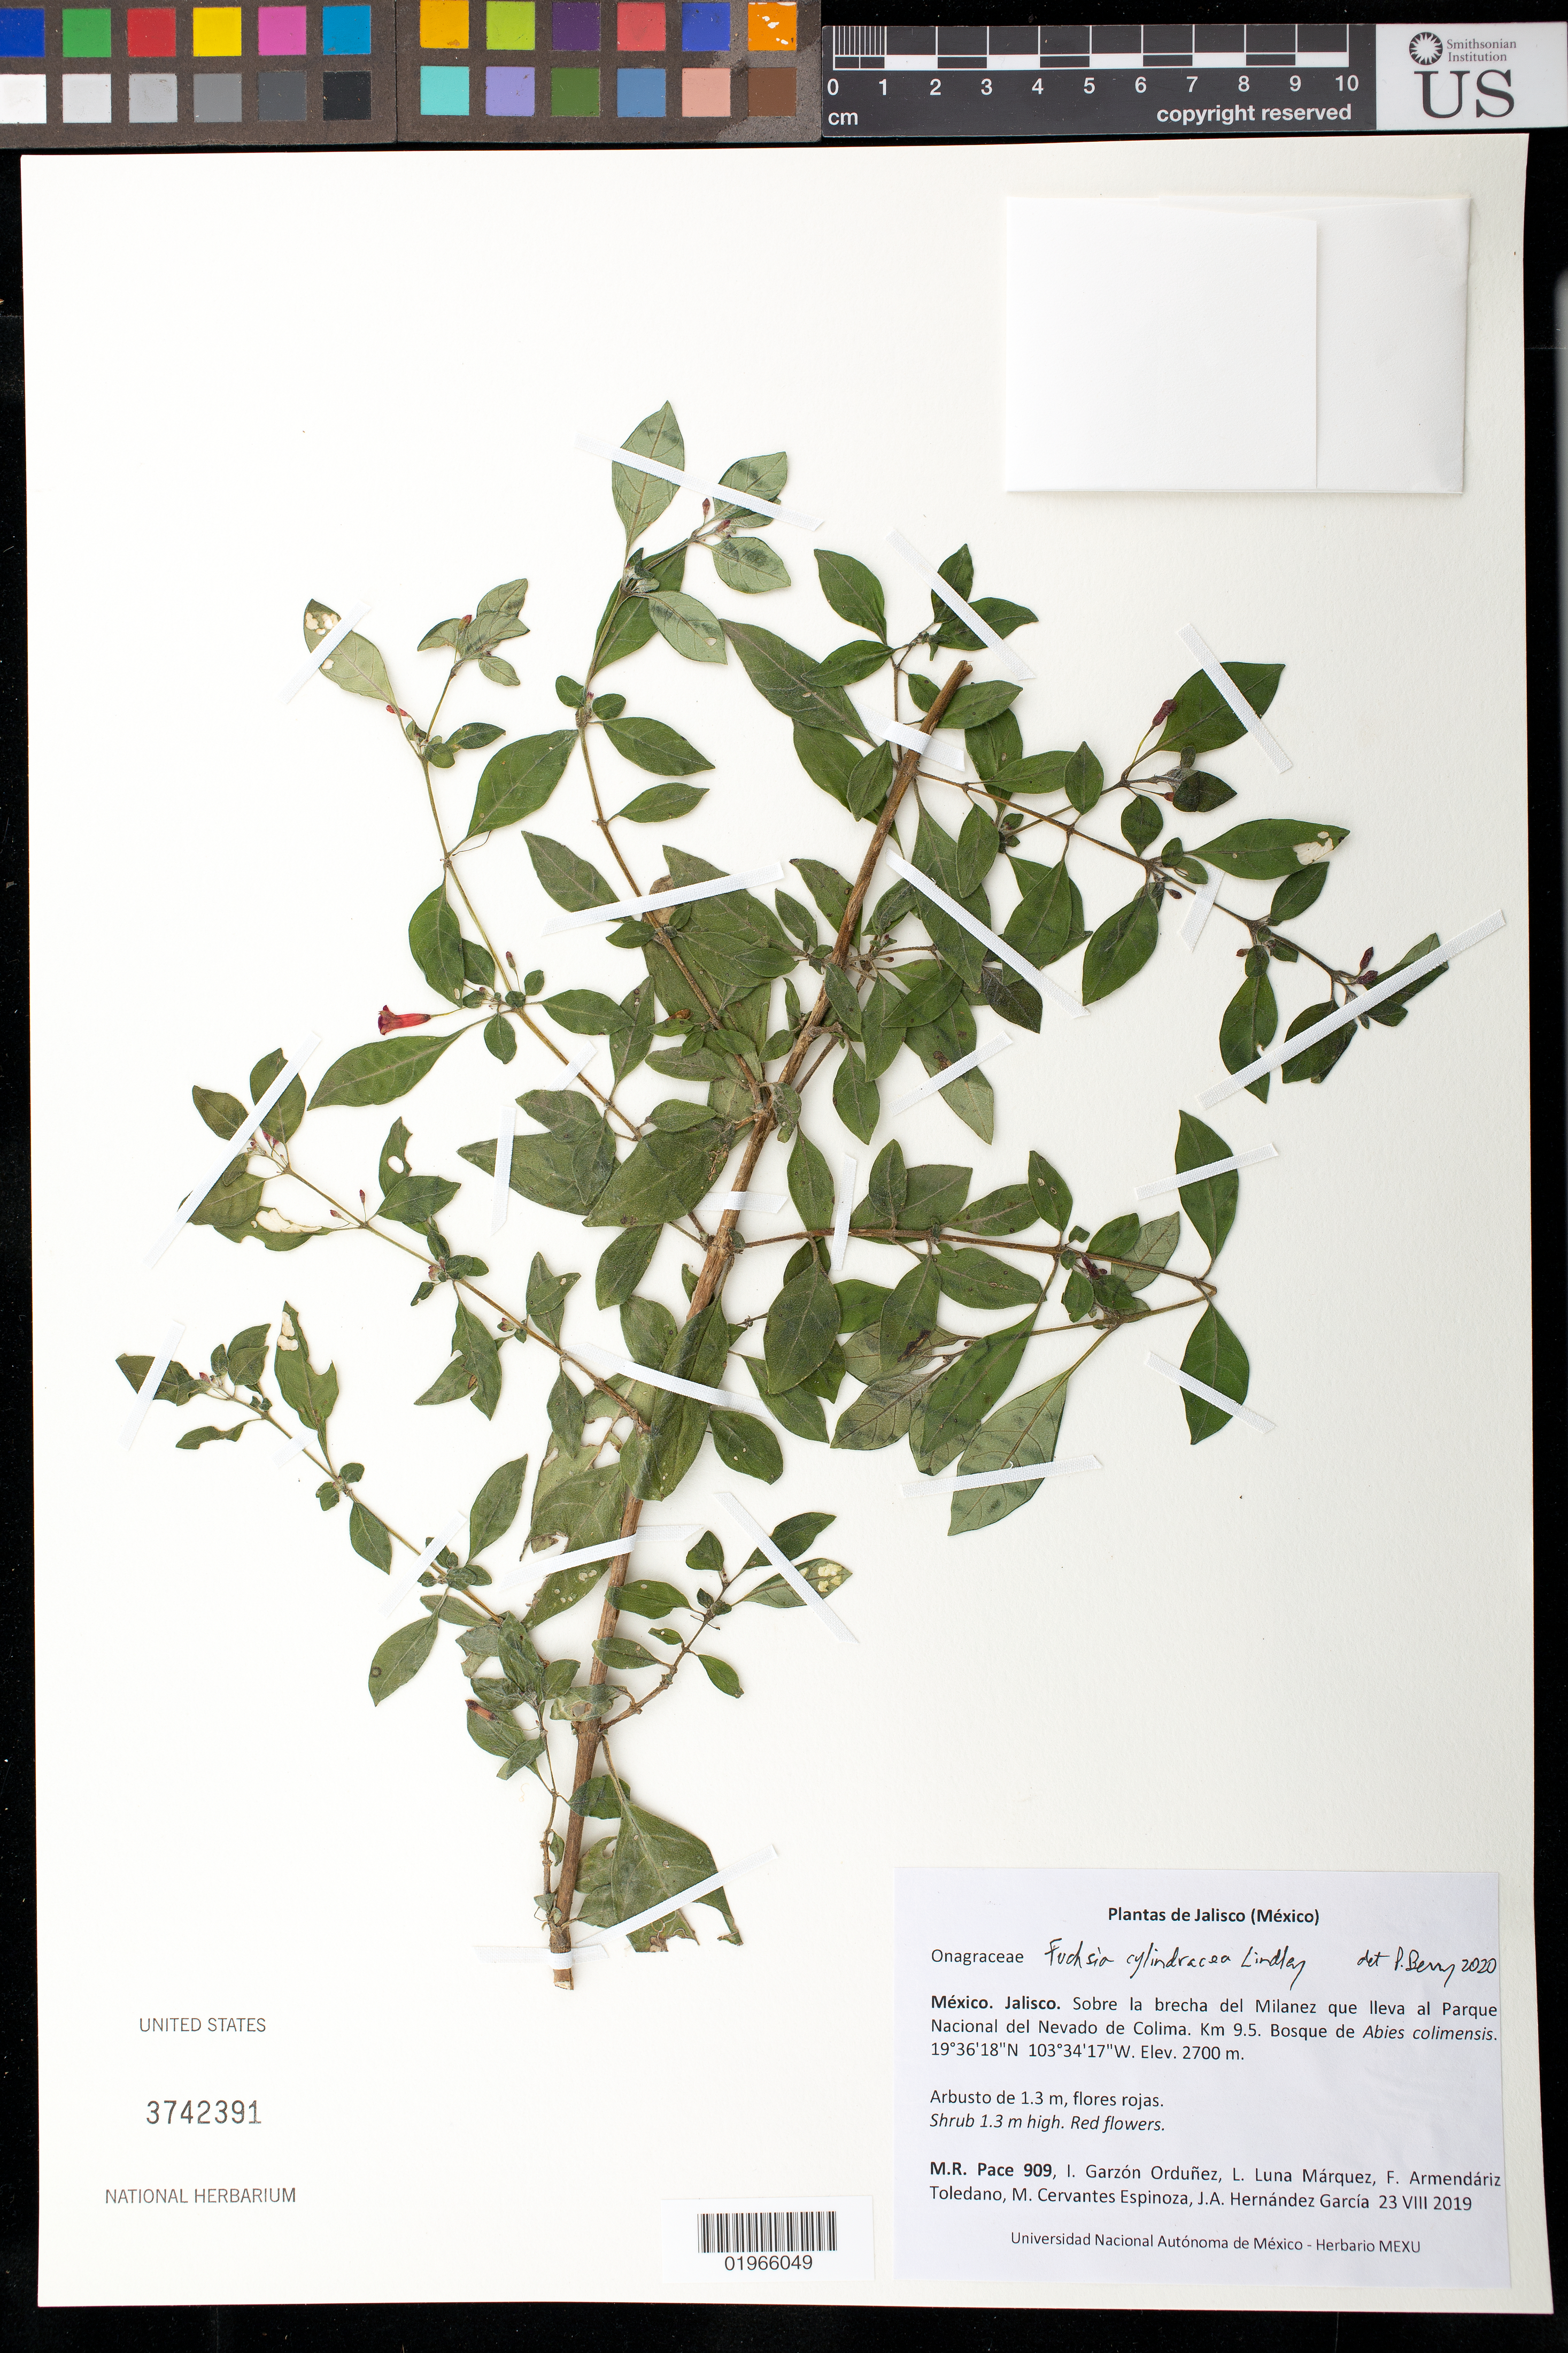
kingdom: Plantae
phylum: Tracheophyta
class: Magnoliopsida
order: Myrtales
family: Onagraceae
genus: Fuchsia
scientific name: Fuchsia cylindracea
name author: Lindl.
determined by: Berry, P. E., (WIS), University of Wisconsin - Madison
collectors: M. R. Pace & et al.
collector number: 909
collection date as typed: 23 VIII 2019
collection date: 2019-08-23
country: Mexico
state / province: Jalisco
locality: Sobre la brecha del Milanez que llava al Parque Nacional del Nevado de Colima, km 9.5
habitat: Forest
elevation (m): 2700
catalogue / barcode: US 3742391